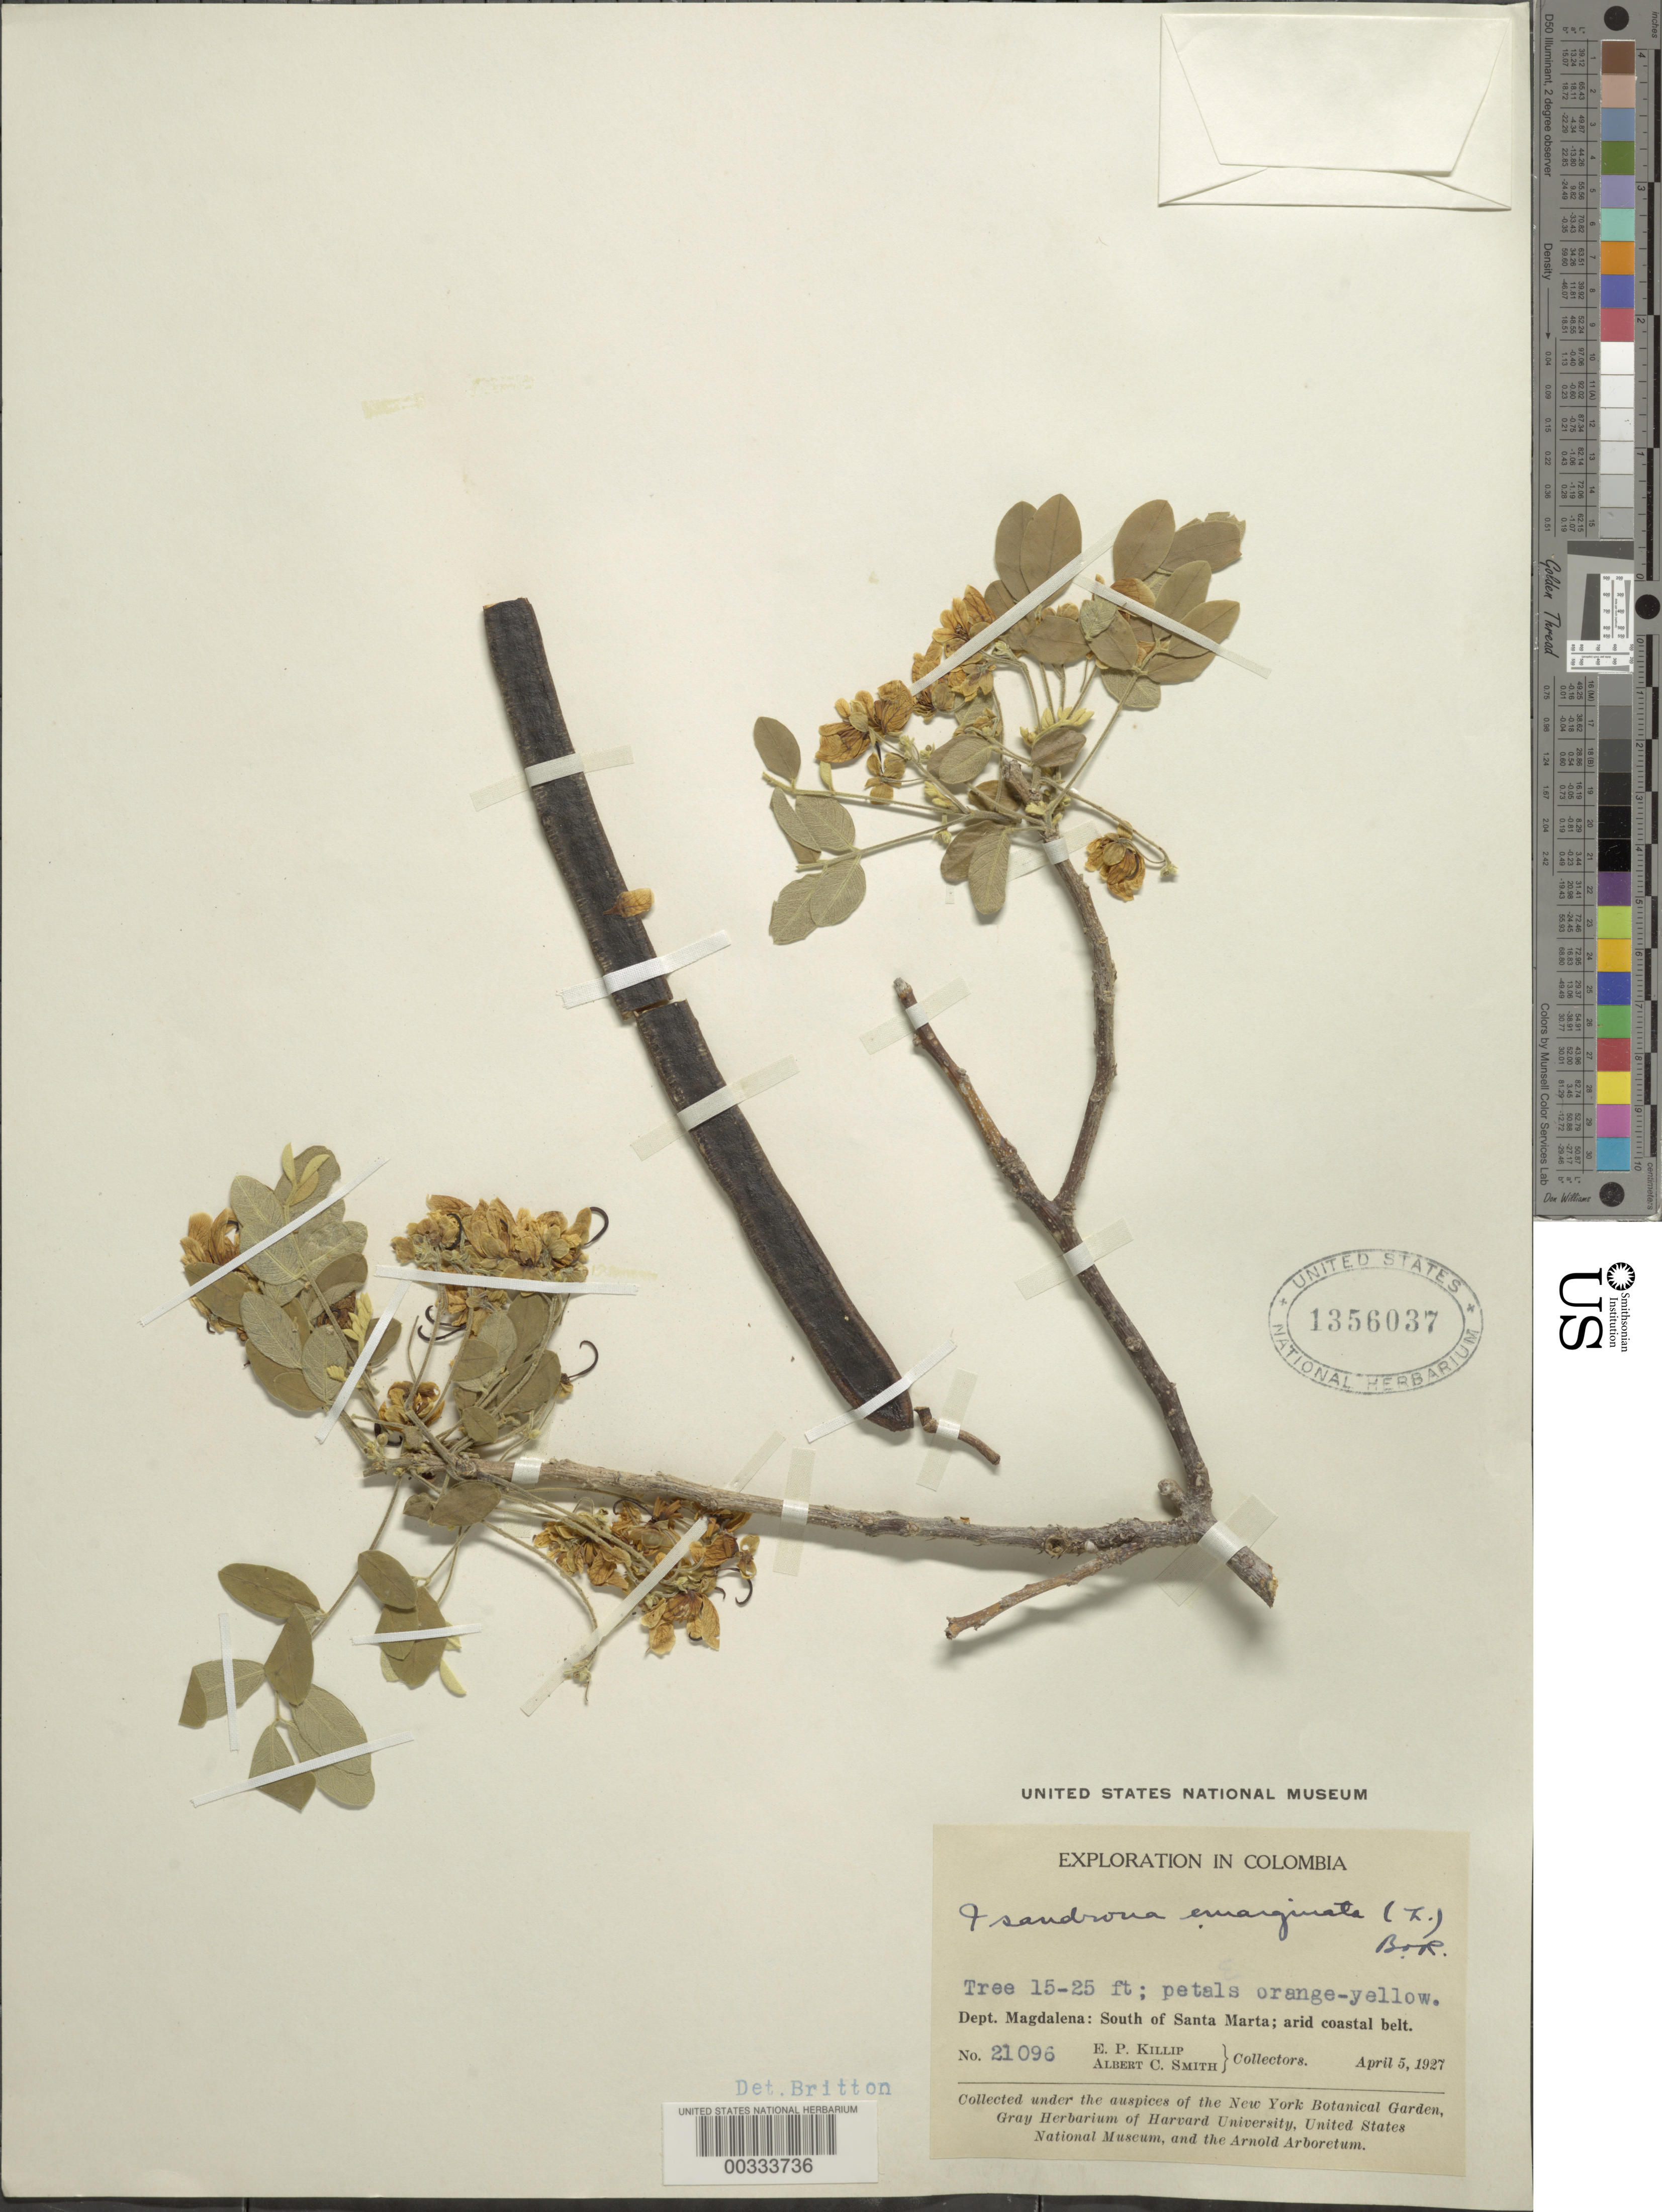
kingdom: Plantae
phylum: Tracheophyta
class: Magnoliopsida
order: Fabales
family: Fabaceae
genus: Senna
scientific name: Senna atomaria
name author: (L.) H.S. Irwin & Barneby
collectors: E. P. Killip & A. C. Smith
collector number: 21096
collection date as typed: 05 Apr 1927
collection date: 1927-04-05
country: Colombia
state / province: Magdalena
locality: S of Santa Marta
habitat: Arid coastal belt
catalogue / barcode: US 1356037